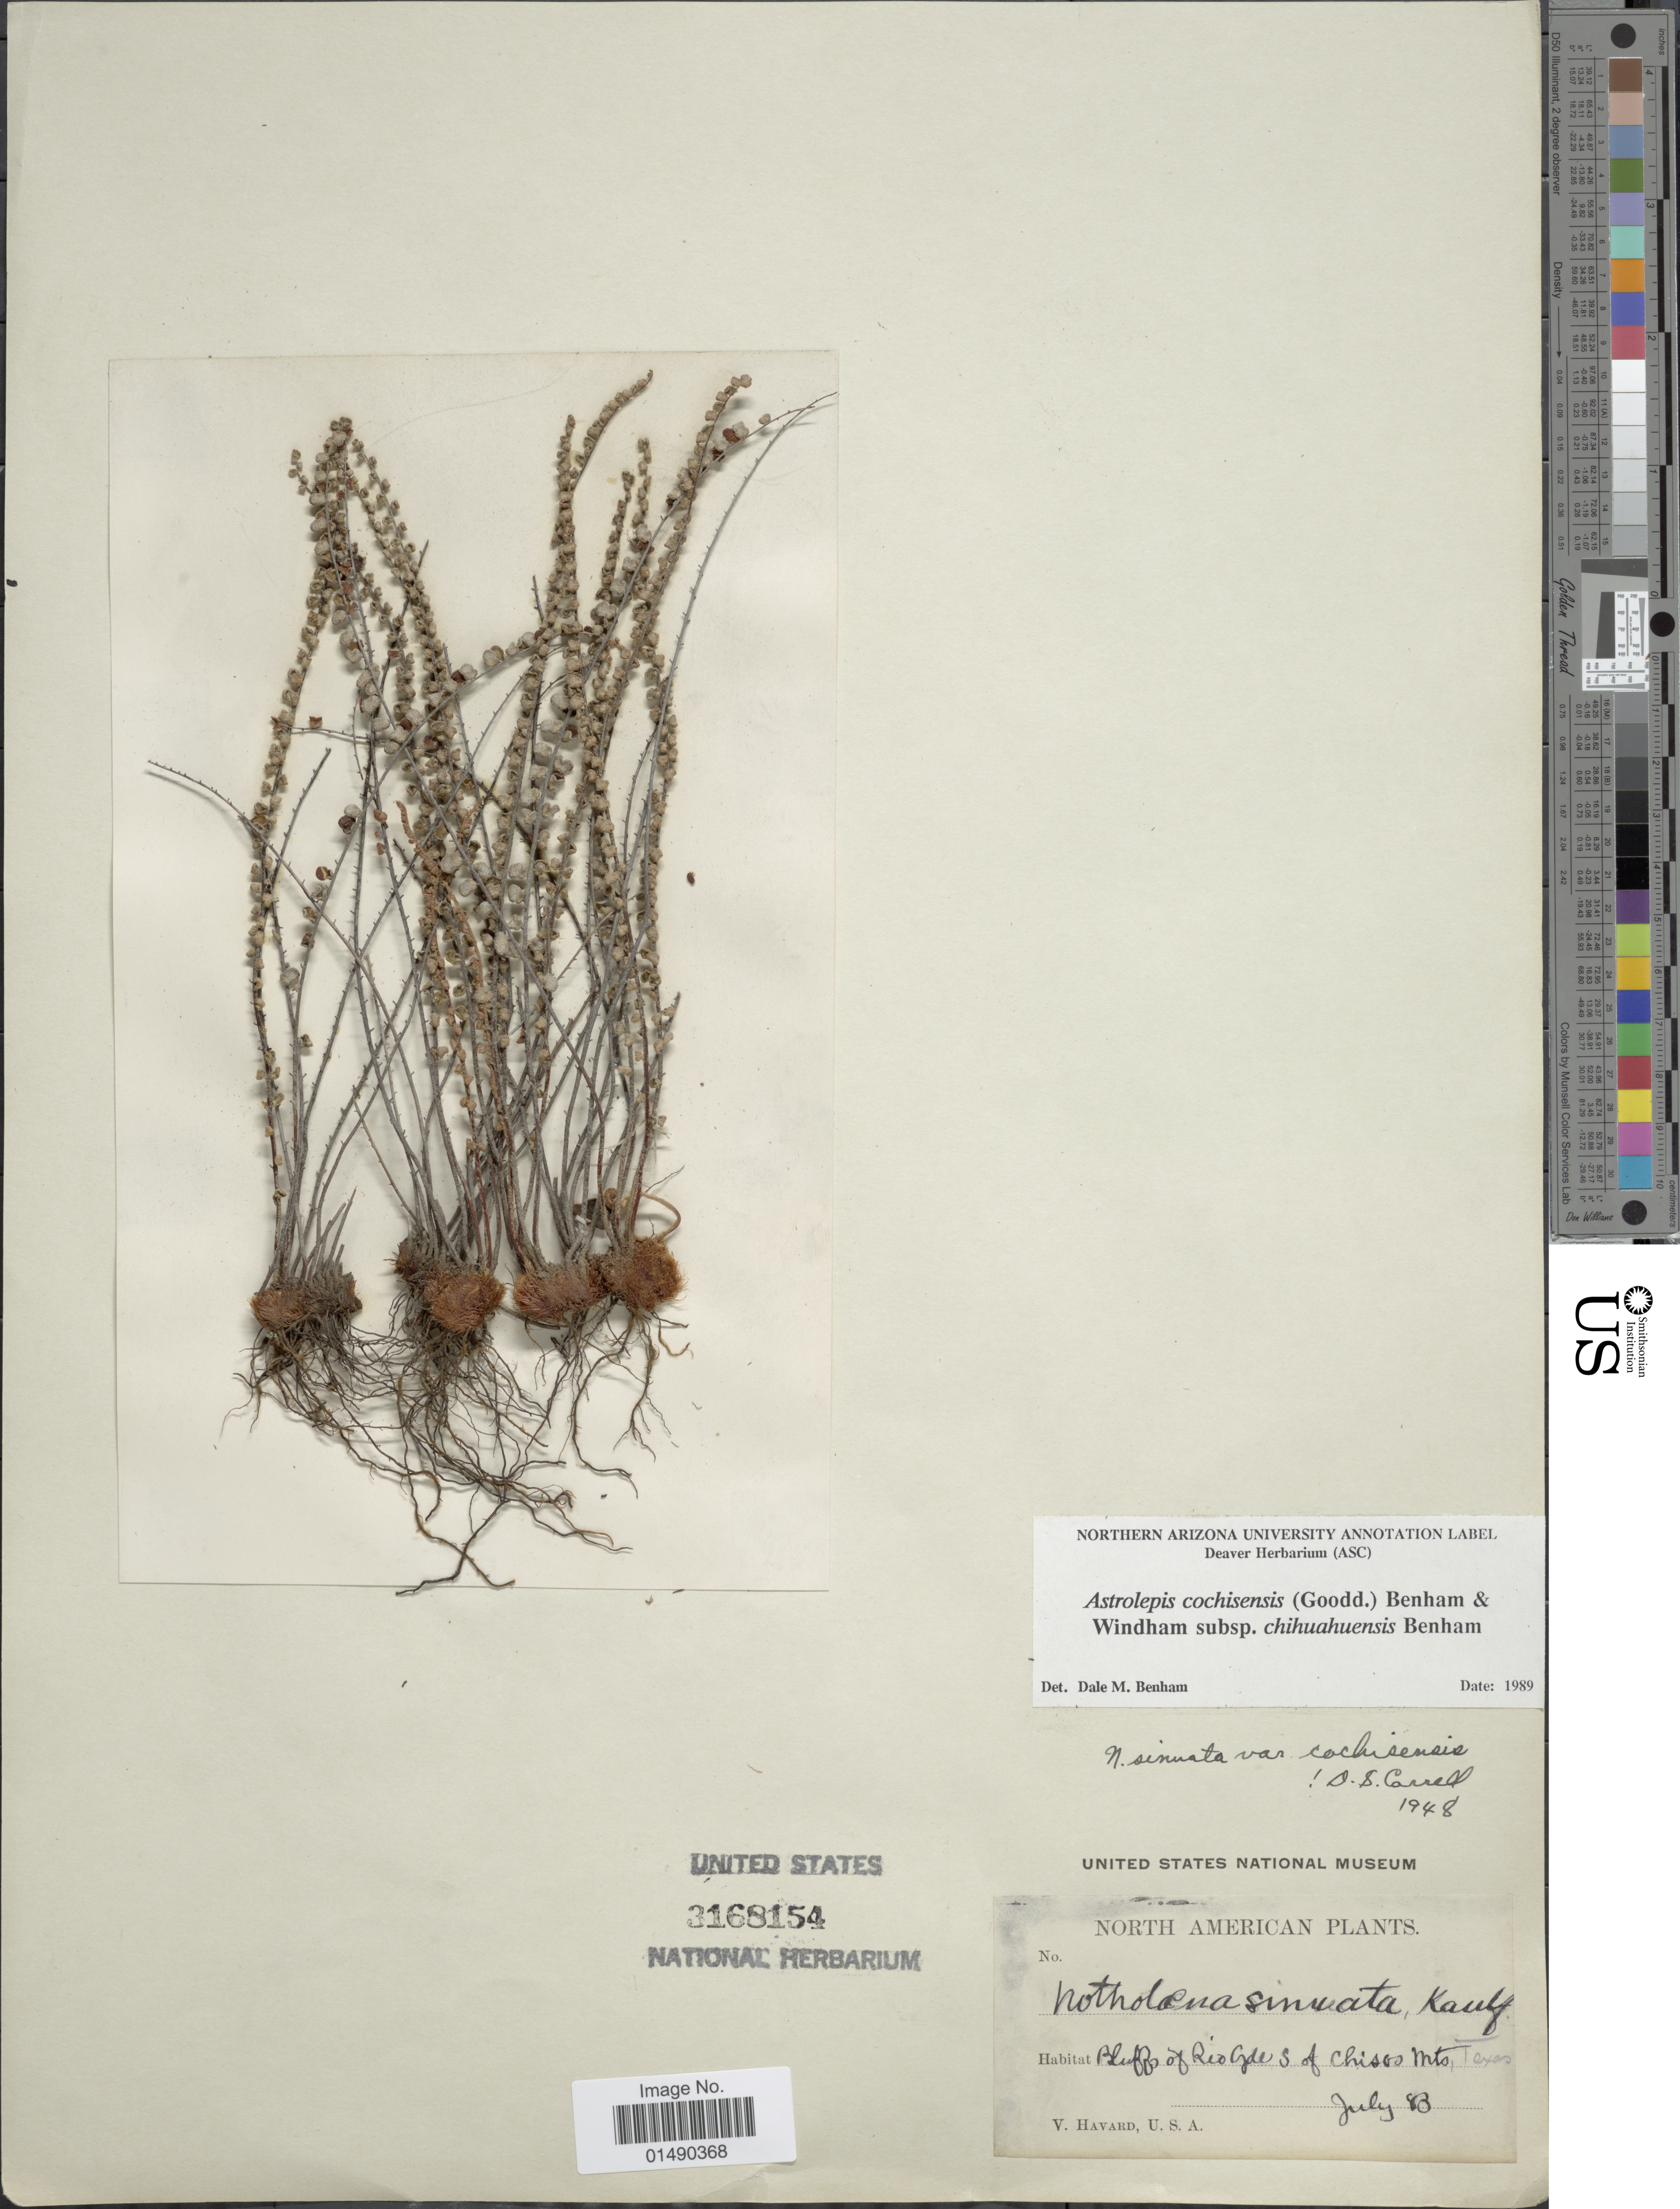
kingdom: Plantae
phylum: Tracheophyta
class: Polypodiopsida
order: Polypodiales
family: Pteridaceae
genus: Astrolepis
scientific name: Astrolepis cochisensis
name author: (C.O. Goodd.) D.M. Benham & Windham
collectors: V. Harvard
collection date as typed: Transcribed d/m/y: /7/18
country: United States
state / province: Texas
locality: Bluffs of Rio Agde S of Chisos Mts.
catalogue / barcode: US 3168154